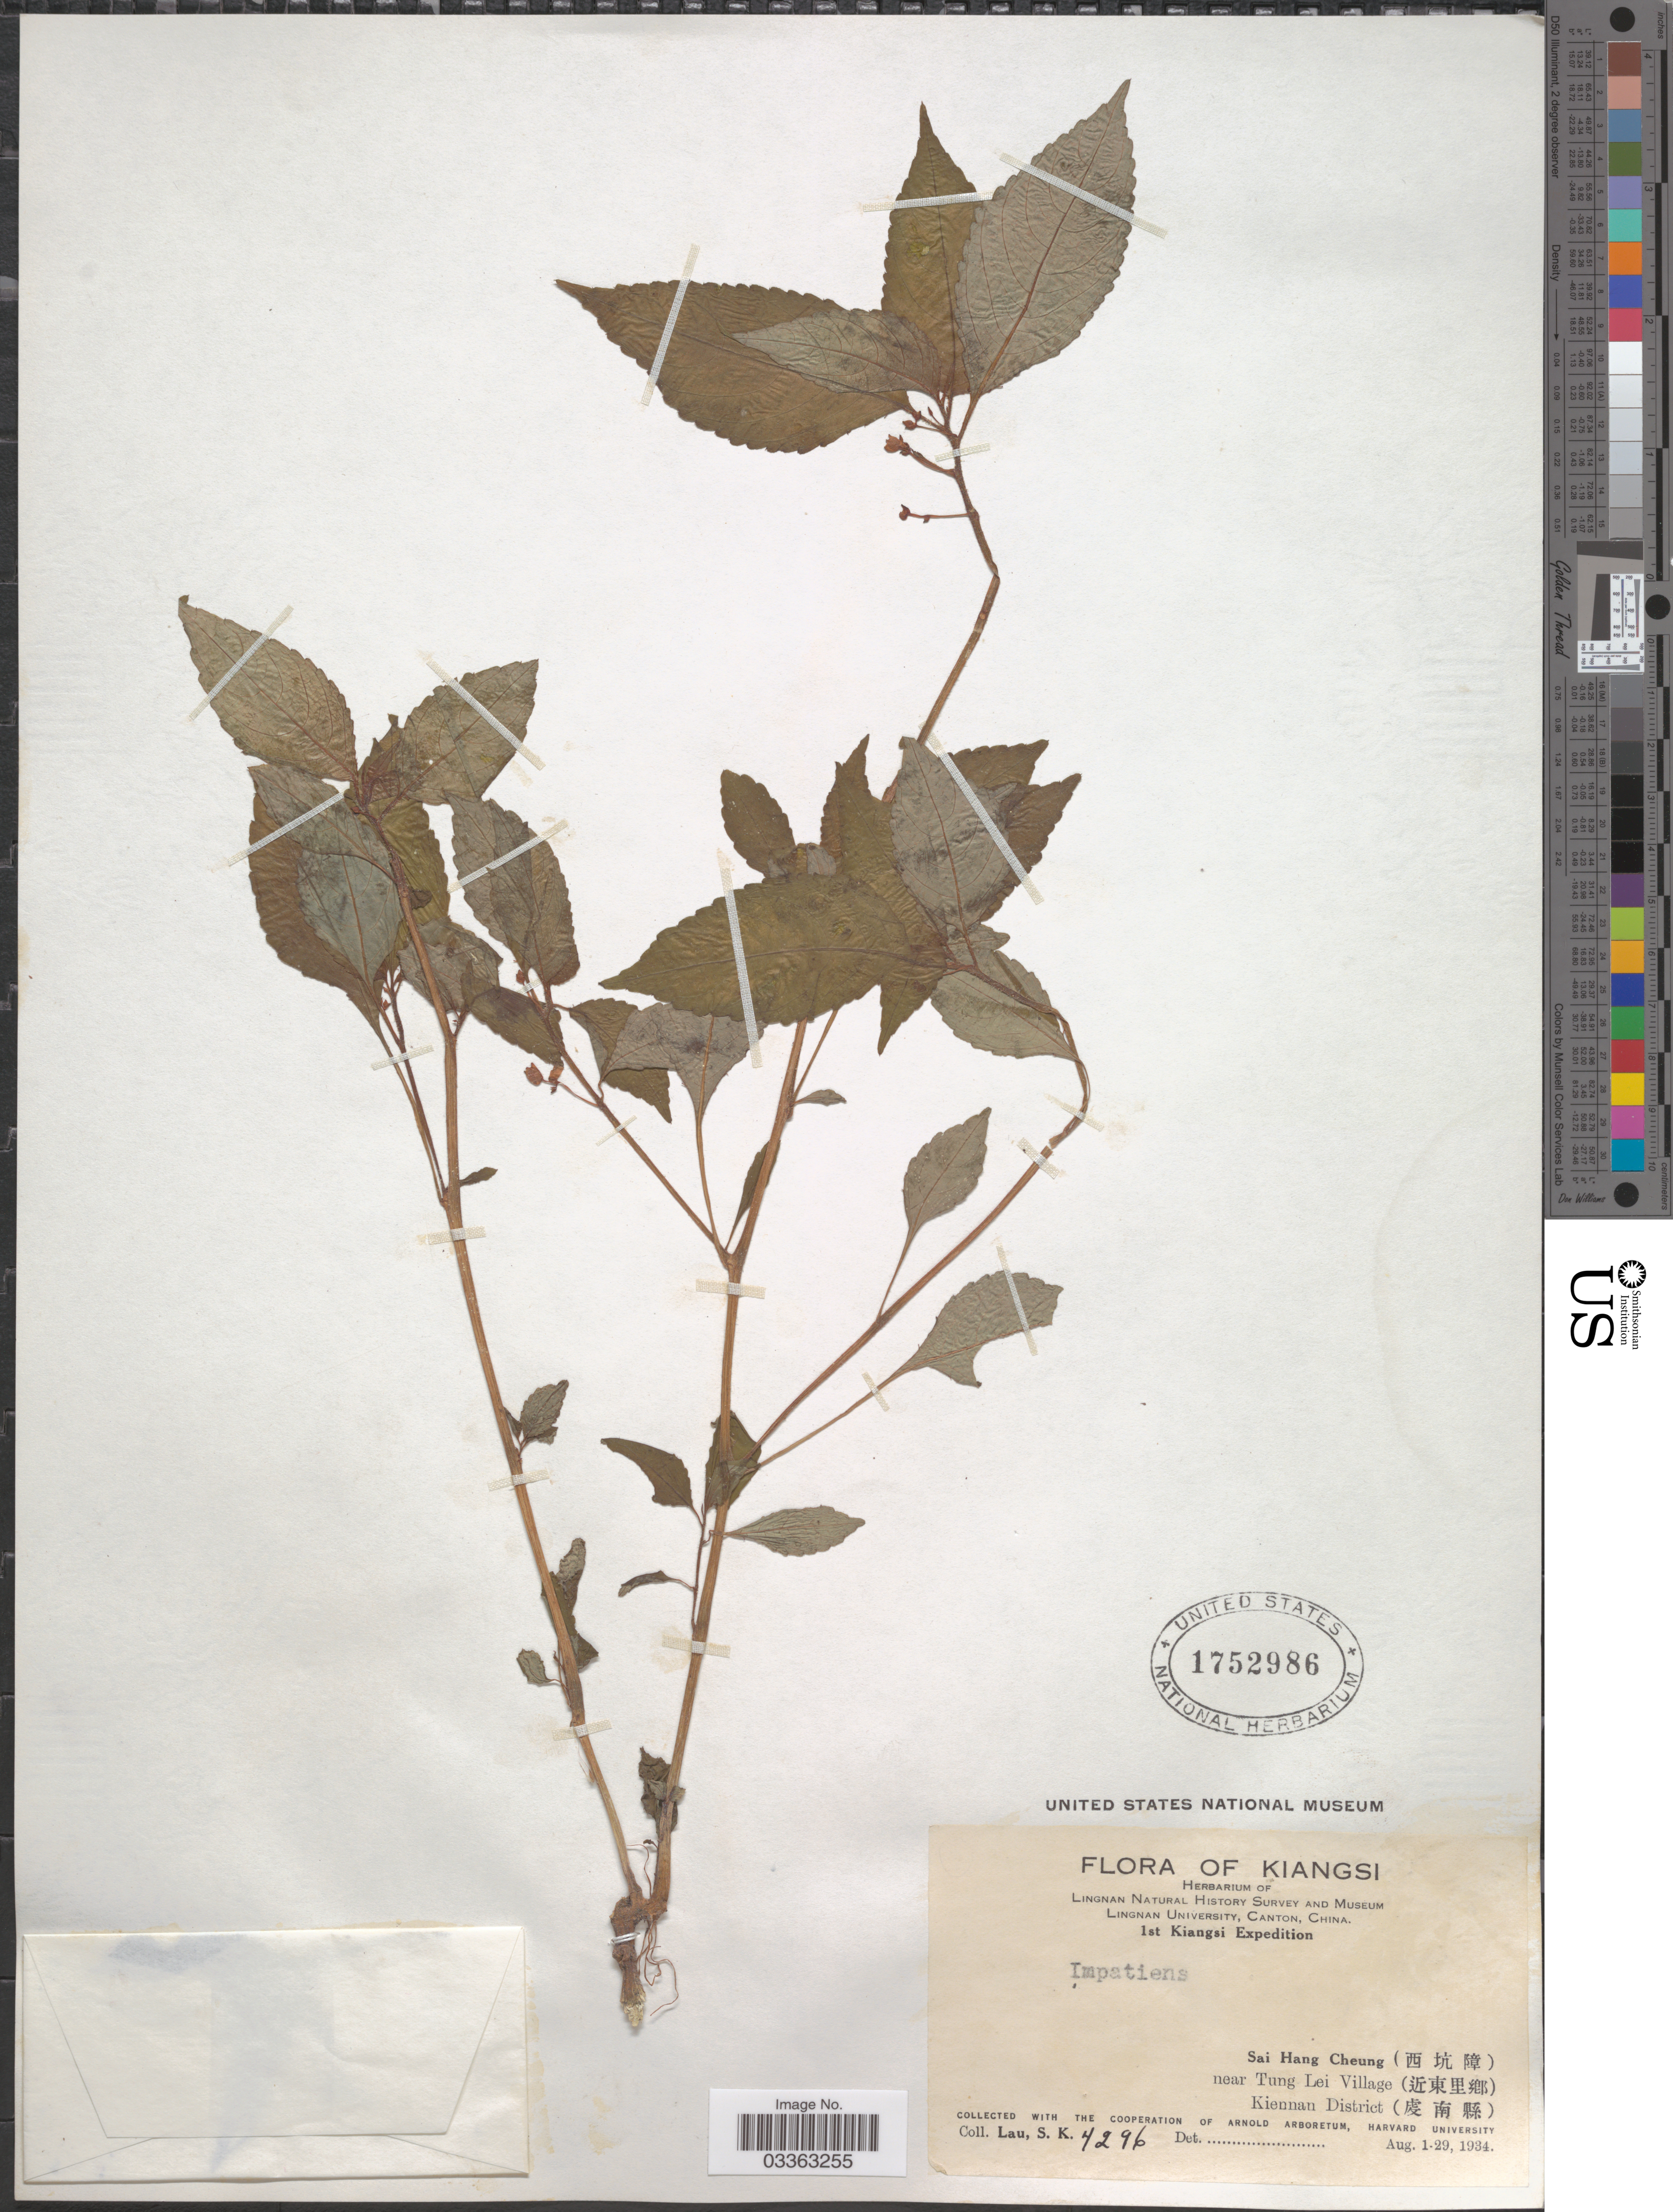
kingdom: Plantae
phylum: Tracheophyta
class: Magnoliopsida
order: Ericales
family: Balsaminaceae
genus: Impatiens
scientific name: Impatiens sp.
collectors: S. K. Lau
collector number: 4296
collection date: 1934-08-01/1934-08-29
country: China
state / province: Jiangxi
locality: Kiangsi. Sai Hang Cheung (X) near Tung Lei Village (X). Kiennan District (X).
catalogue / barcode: US 1752986